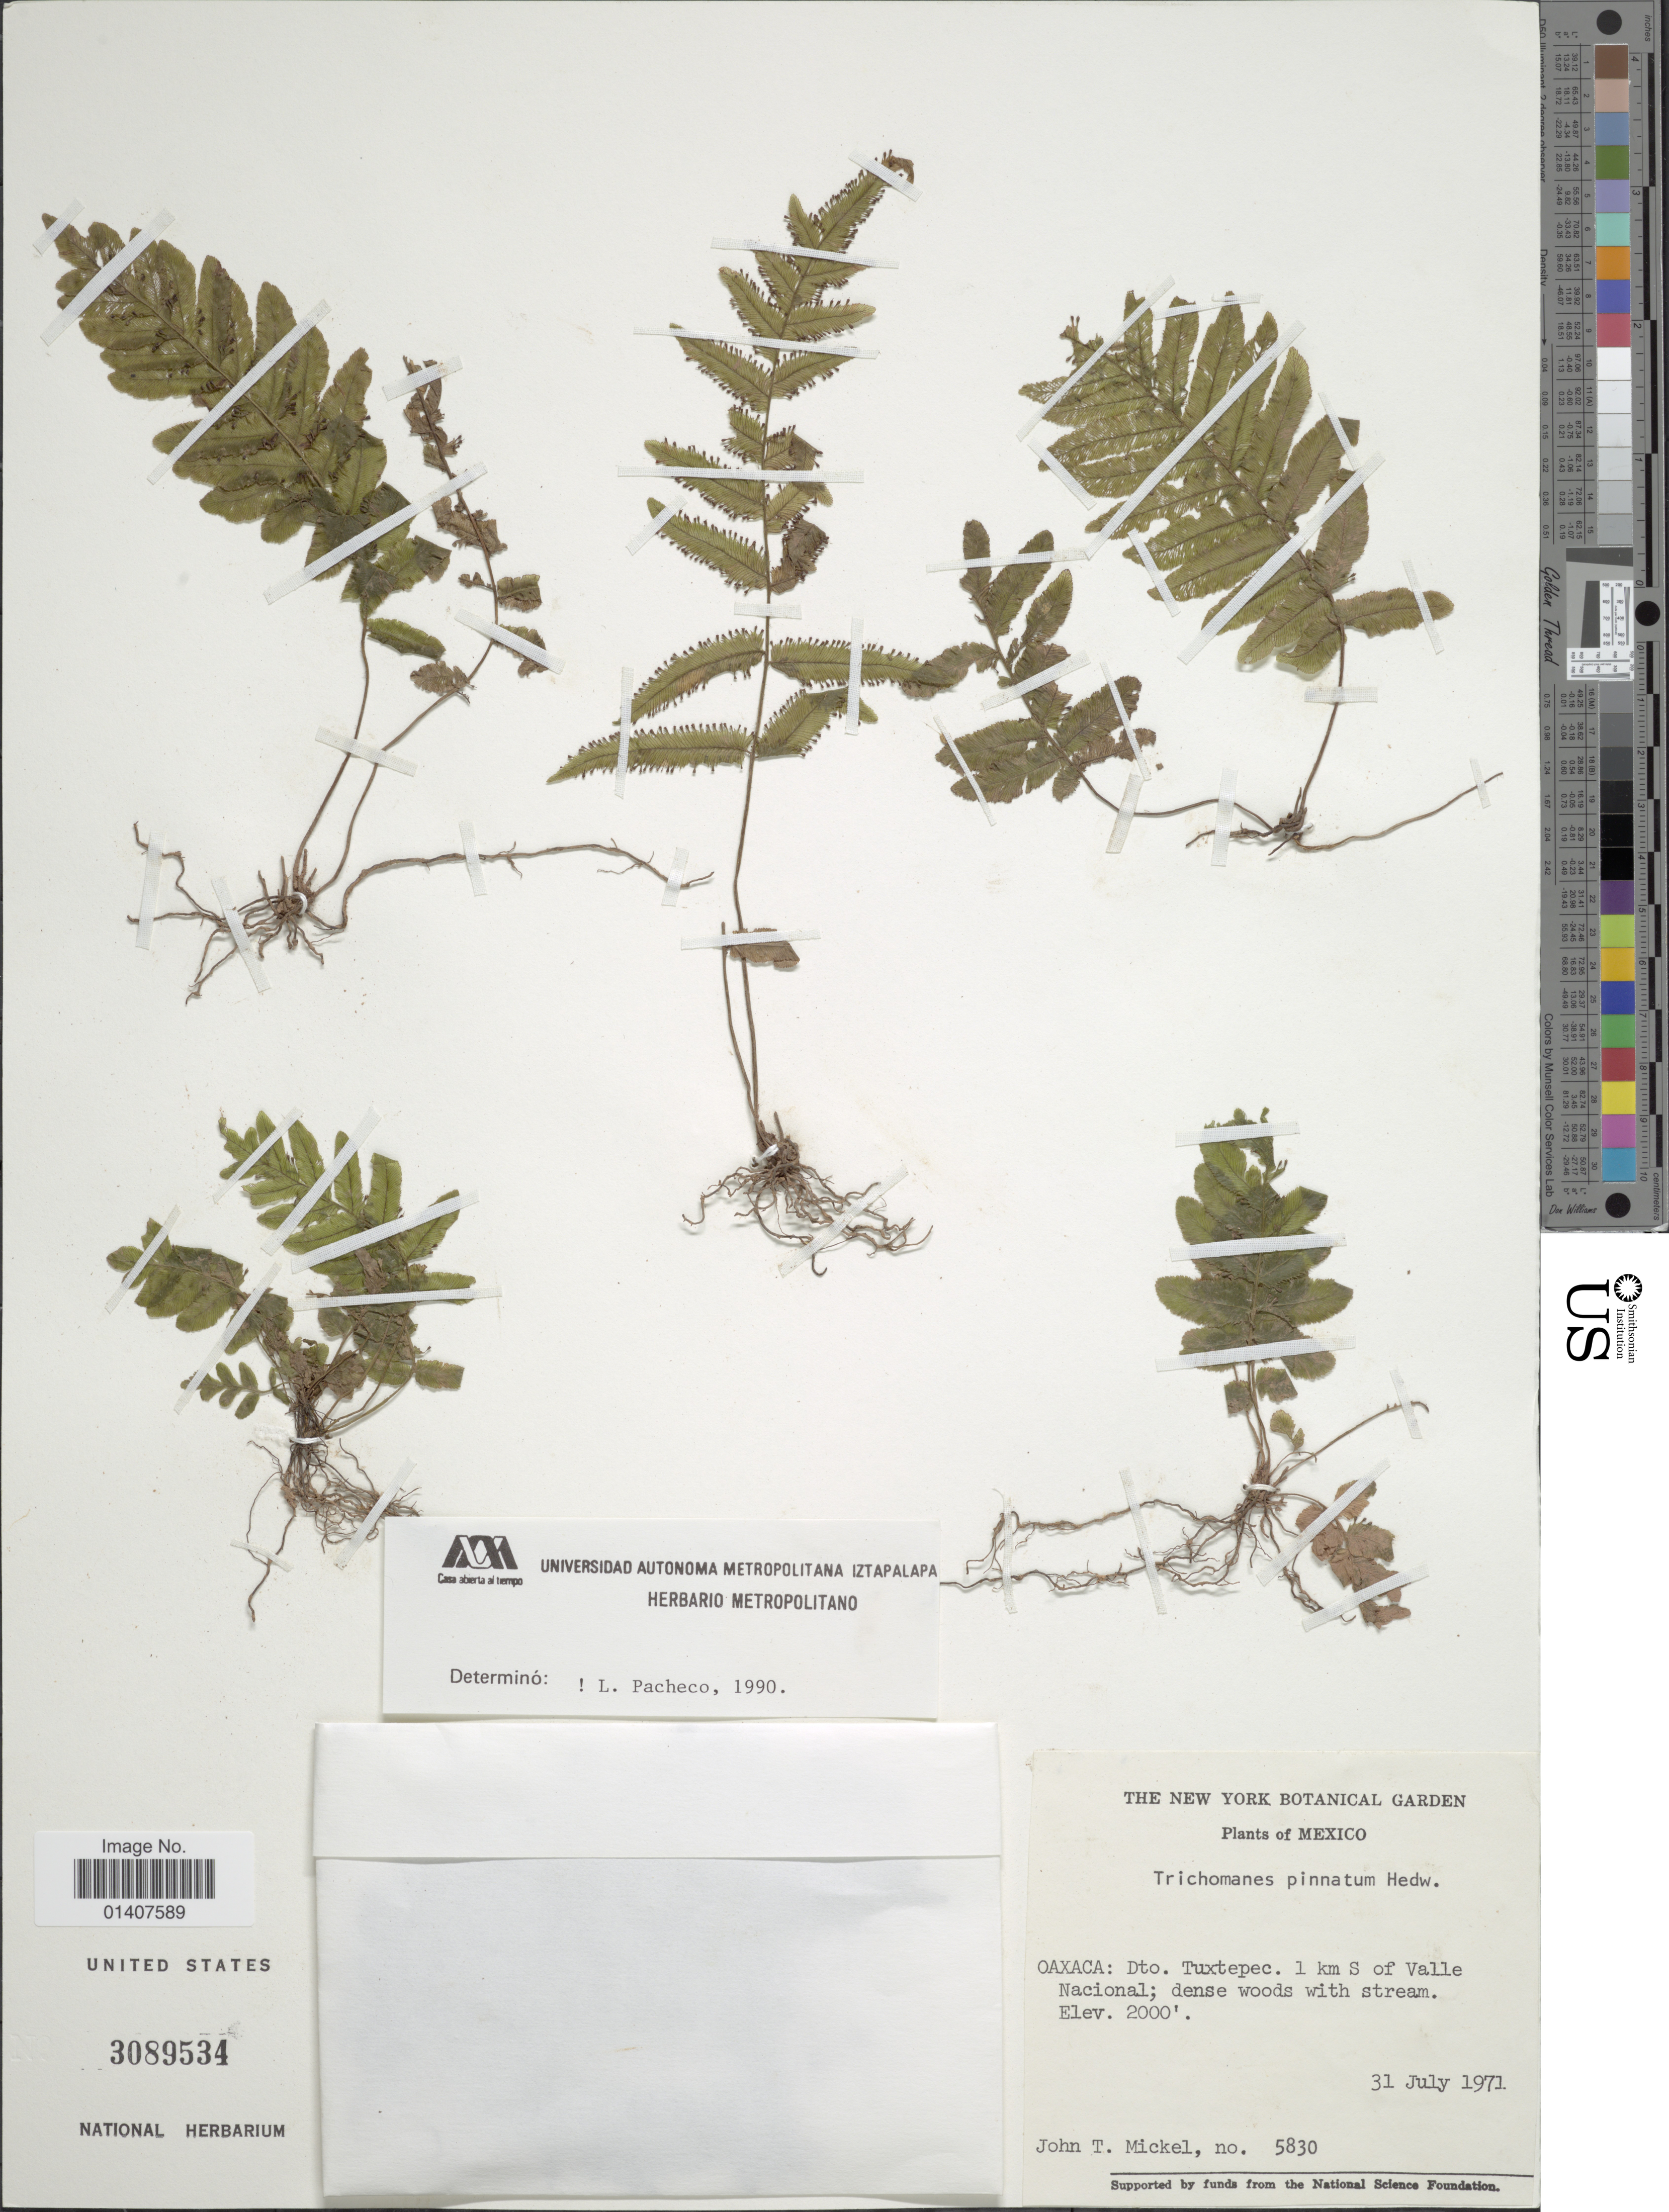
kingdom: Plantae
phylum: Tracheophyta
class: Polypodiopsida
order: Hymenophyllales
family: Hymenophyllaceae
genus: Trichomanes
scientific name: Trichomanes pinnatum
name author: Hedw.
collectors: J. T. Mickel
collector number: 5830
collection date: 1971-07-31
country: Mexico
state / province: Oaxaca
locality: Oaxaca: Dto. Tuxtepec. 1km S of Valle Nacional; dense woods with stream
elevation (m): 610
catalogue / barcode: US 3089534